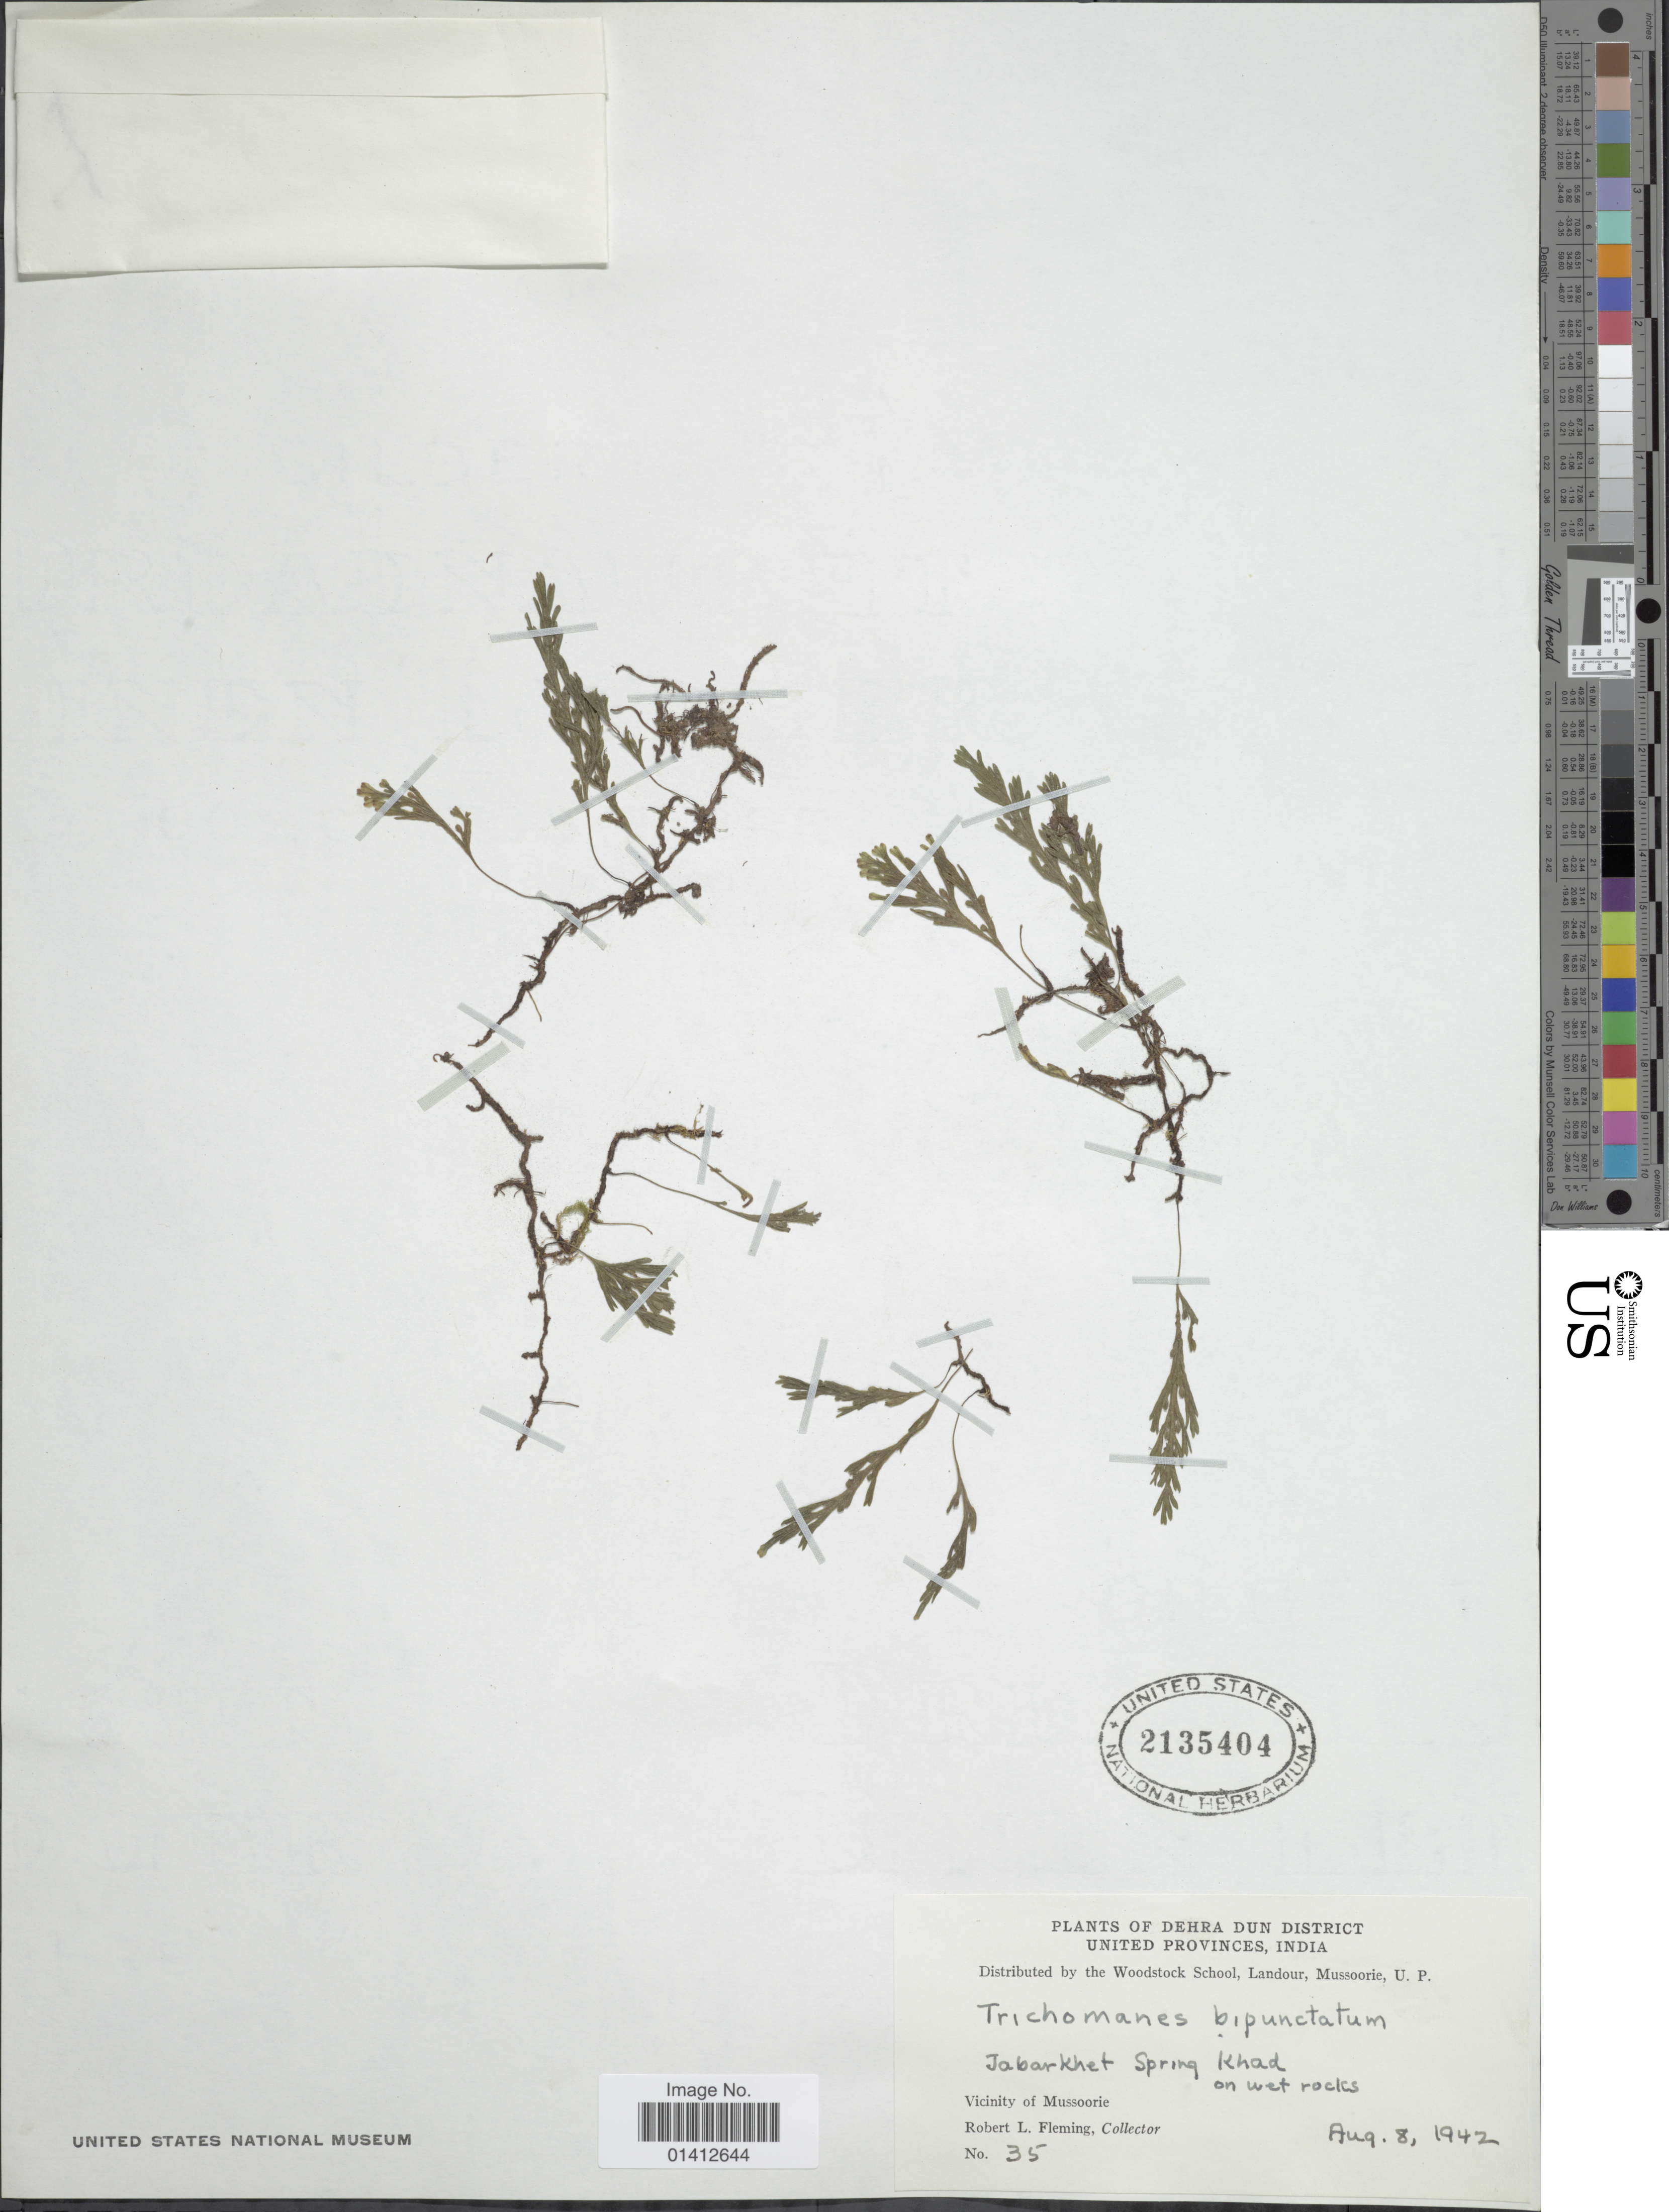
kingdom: Plantae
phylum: Tracheophyta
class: Polypodiopsida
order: Hymenophyllales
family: Hymenophyllaceae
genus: Crepidomanes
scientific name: Crepidomanes latealatum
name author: (Bosch) Copel.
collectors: R. Fleming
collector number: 35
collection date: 1942-08-08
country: India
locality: Dehra Dun District United rovince, Vicinity of Mussoorie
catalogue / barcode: US 2135404